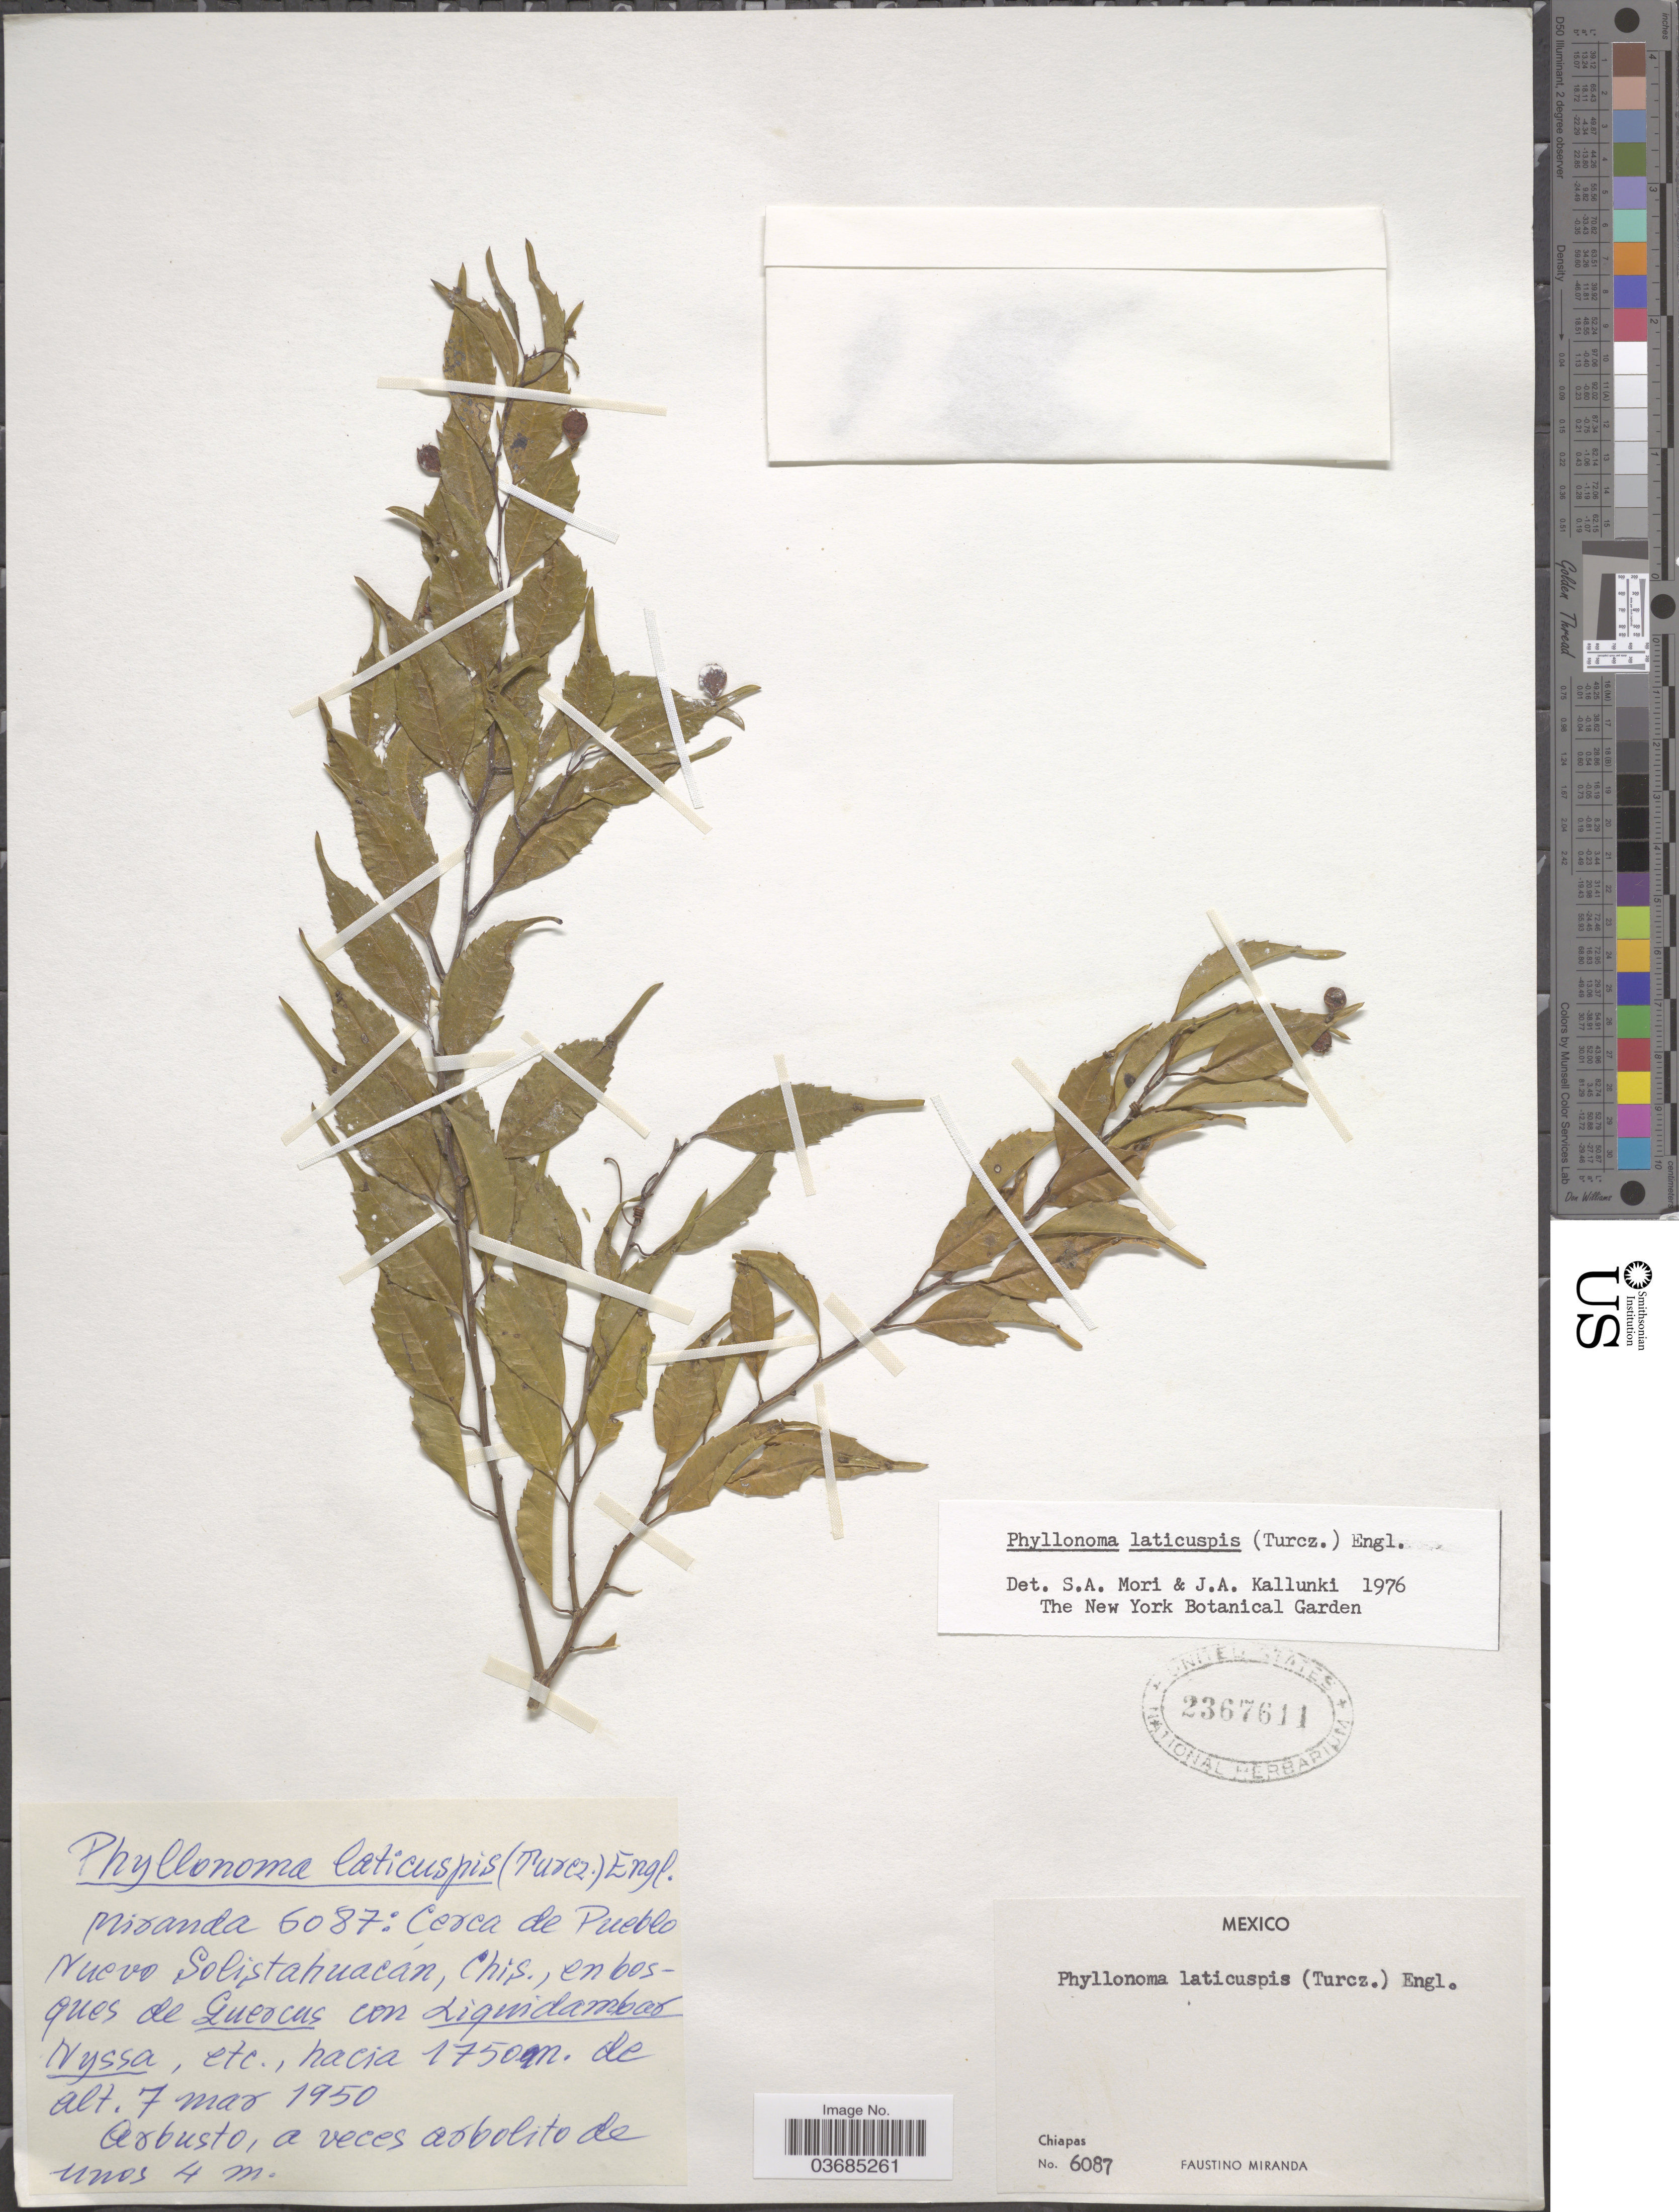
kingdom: Plantae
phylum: Tracheophyta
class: Magnoliopsida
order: Aquifoliales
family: Phyllonomaceae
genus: Phyllonoma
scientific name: Phyllonoma laticuspis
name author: (Turcz.) Engl.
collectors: F. Miranda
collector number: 6087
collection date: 1950-03-07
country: Mexico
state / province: Chiapas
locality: Cerca de Pueblo Nuevo Solistahuacán, Chis.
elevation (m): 1750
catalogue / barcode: US 2367611